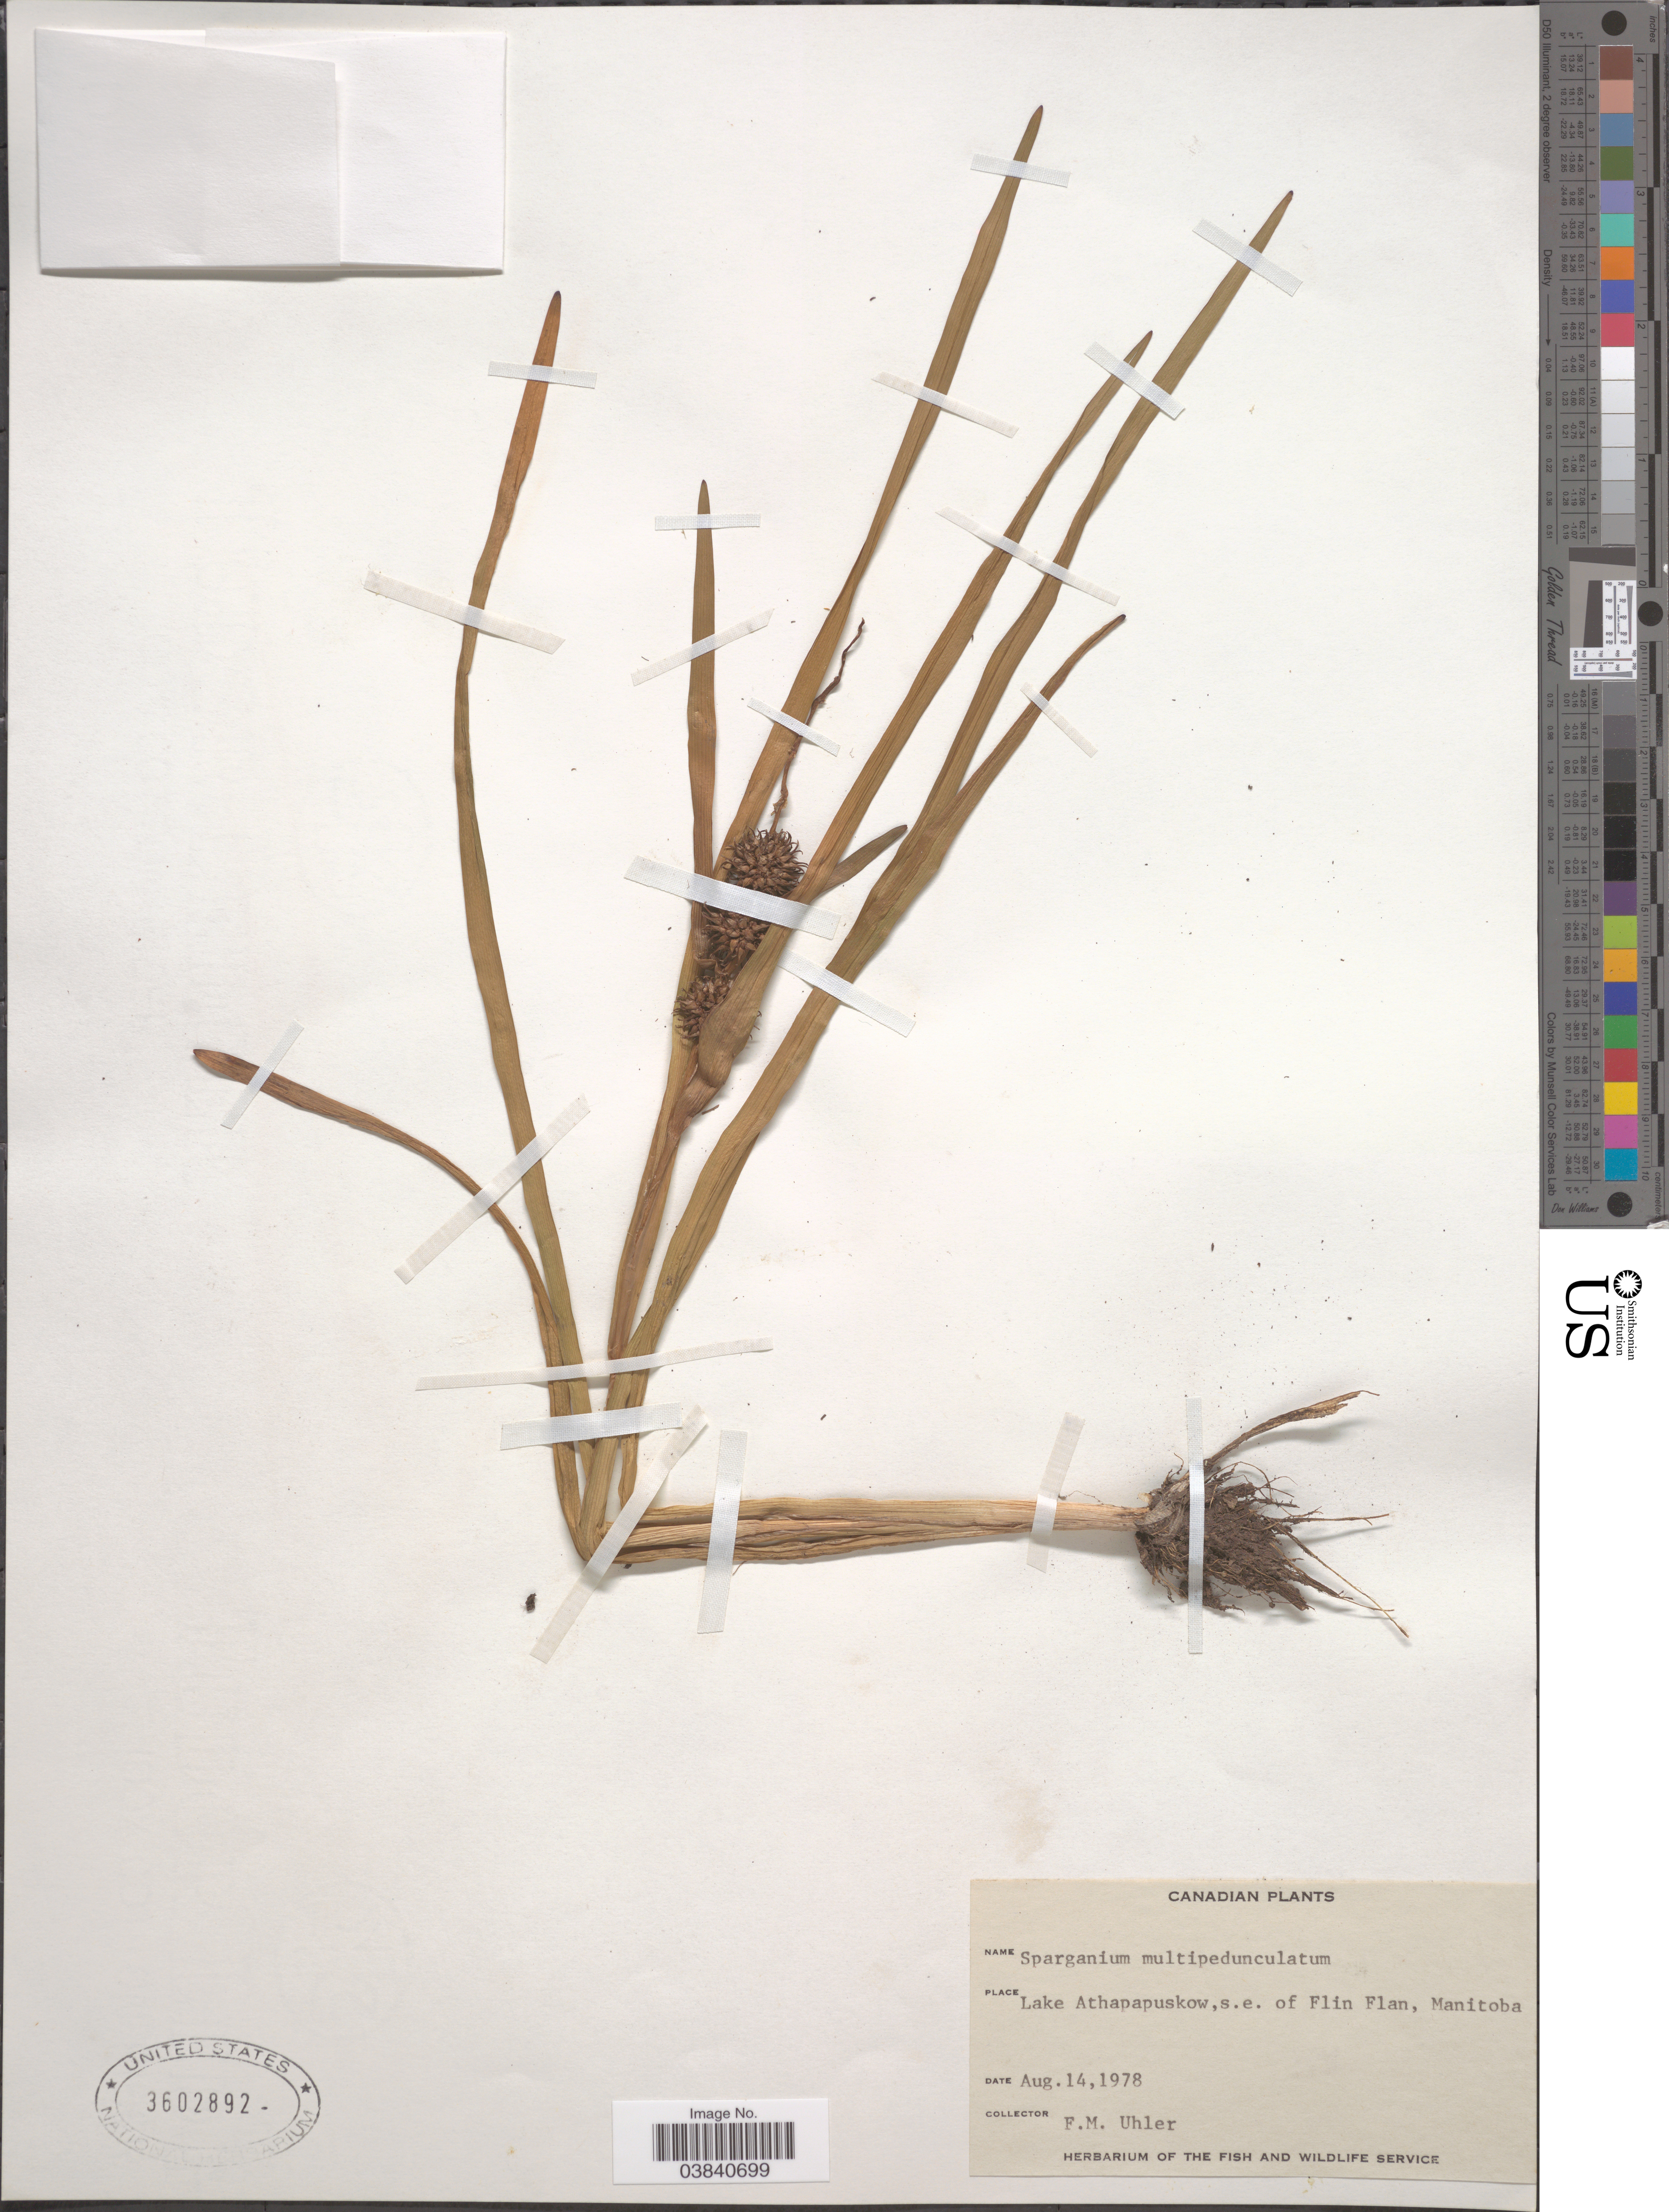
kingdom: Plantae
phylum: Tracheophyta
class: Liliopsida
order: Poales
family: Typhaceae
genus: Sparganium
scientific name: Sparganium multipedunculatum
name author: (Morong) Rydb.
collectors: F. M. Uhler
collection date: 1978-08-14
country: Canada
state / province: Manitoba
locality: Lake Athapapuskow, s.e. of Flin Flan.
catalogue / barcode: US 3602892